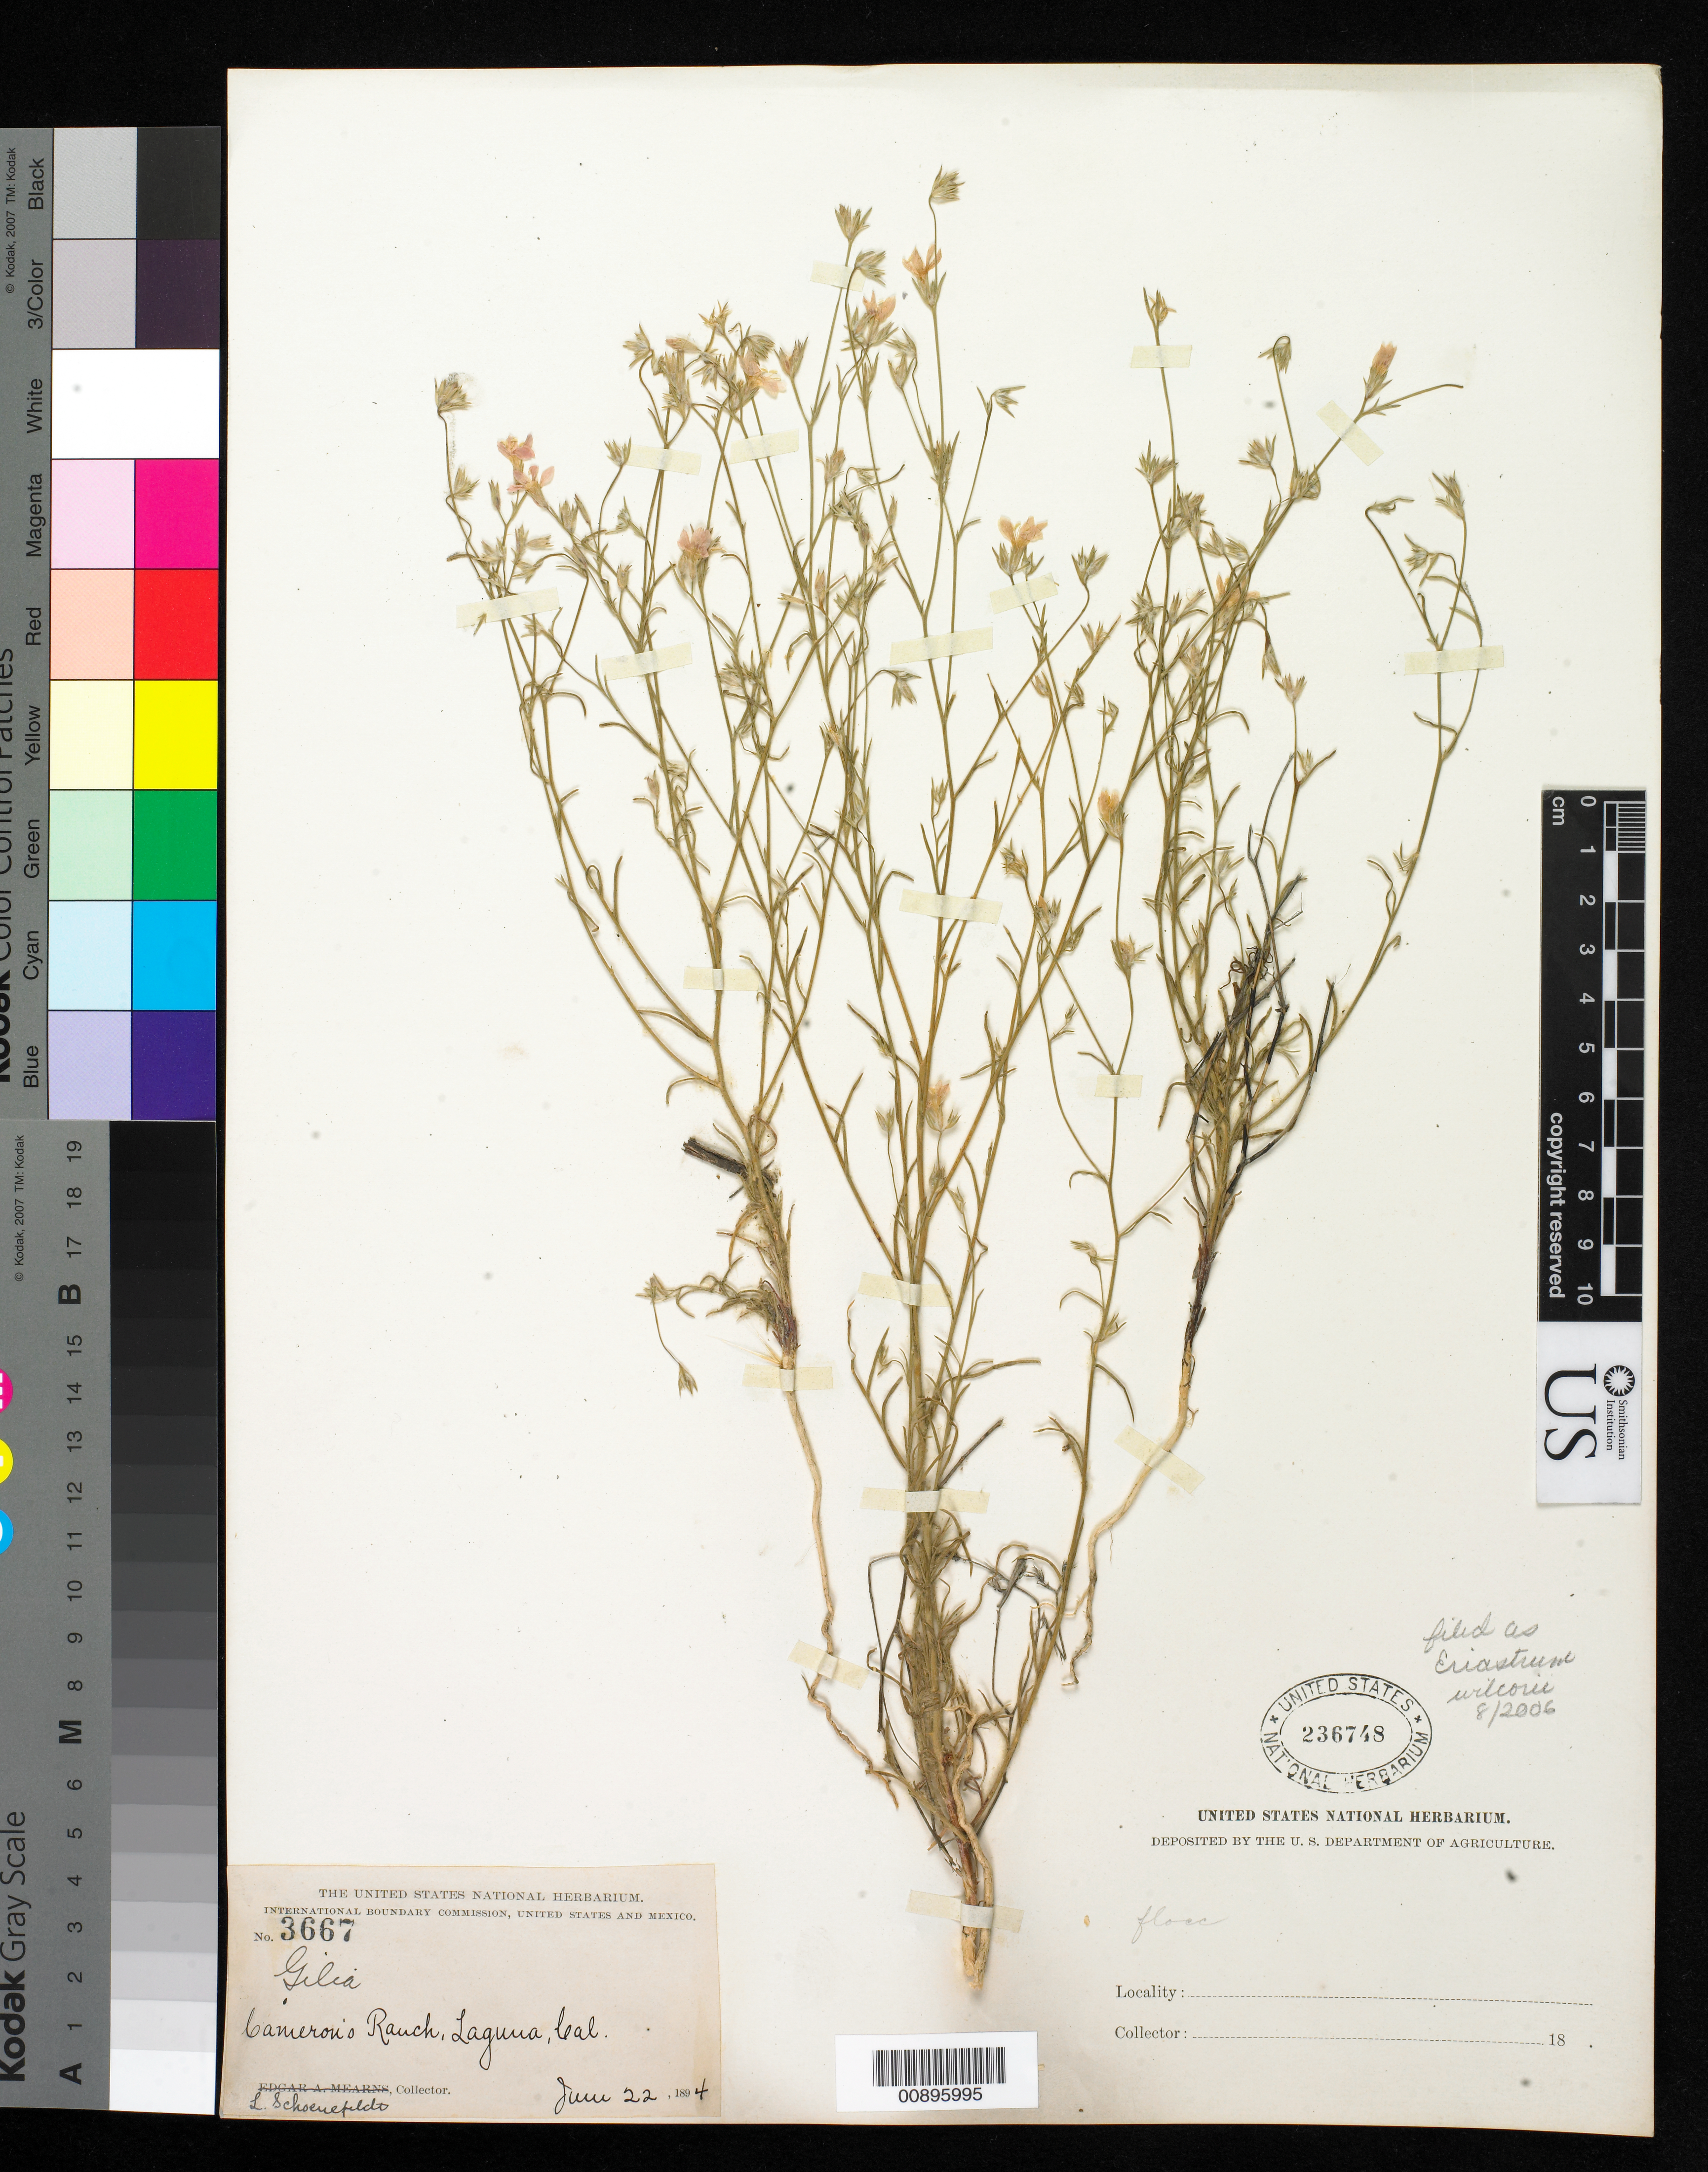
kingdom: Plantae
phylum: Tracheophyta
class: Magnoliopsida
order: Ericales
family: Polemoniaceae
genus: Eriastrum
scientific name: Eriastrum wilcoxii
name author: (A. Nelson) H. Mason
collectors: L. Schoenfeldt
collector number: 3667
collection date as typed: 22 Jun 1894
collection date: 1894-06-22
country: United States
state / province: California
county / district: Orange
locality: Cameron's Ranch, Laguna, California.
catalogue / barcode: US 236748